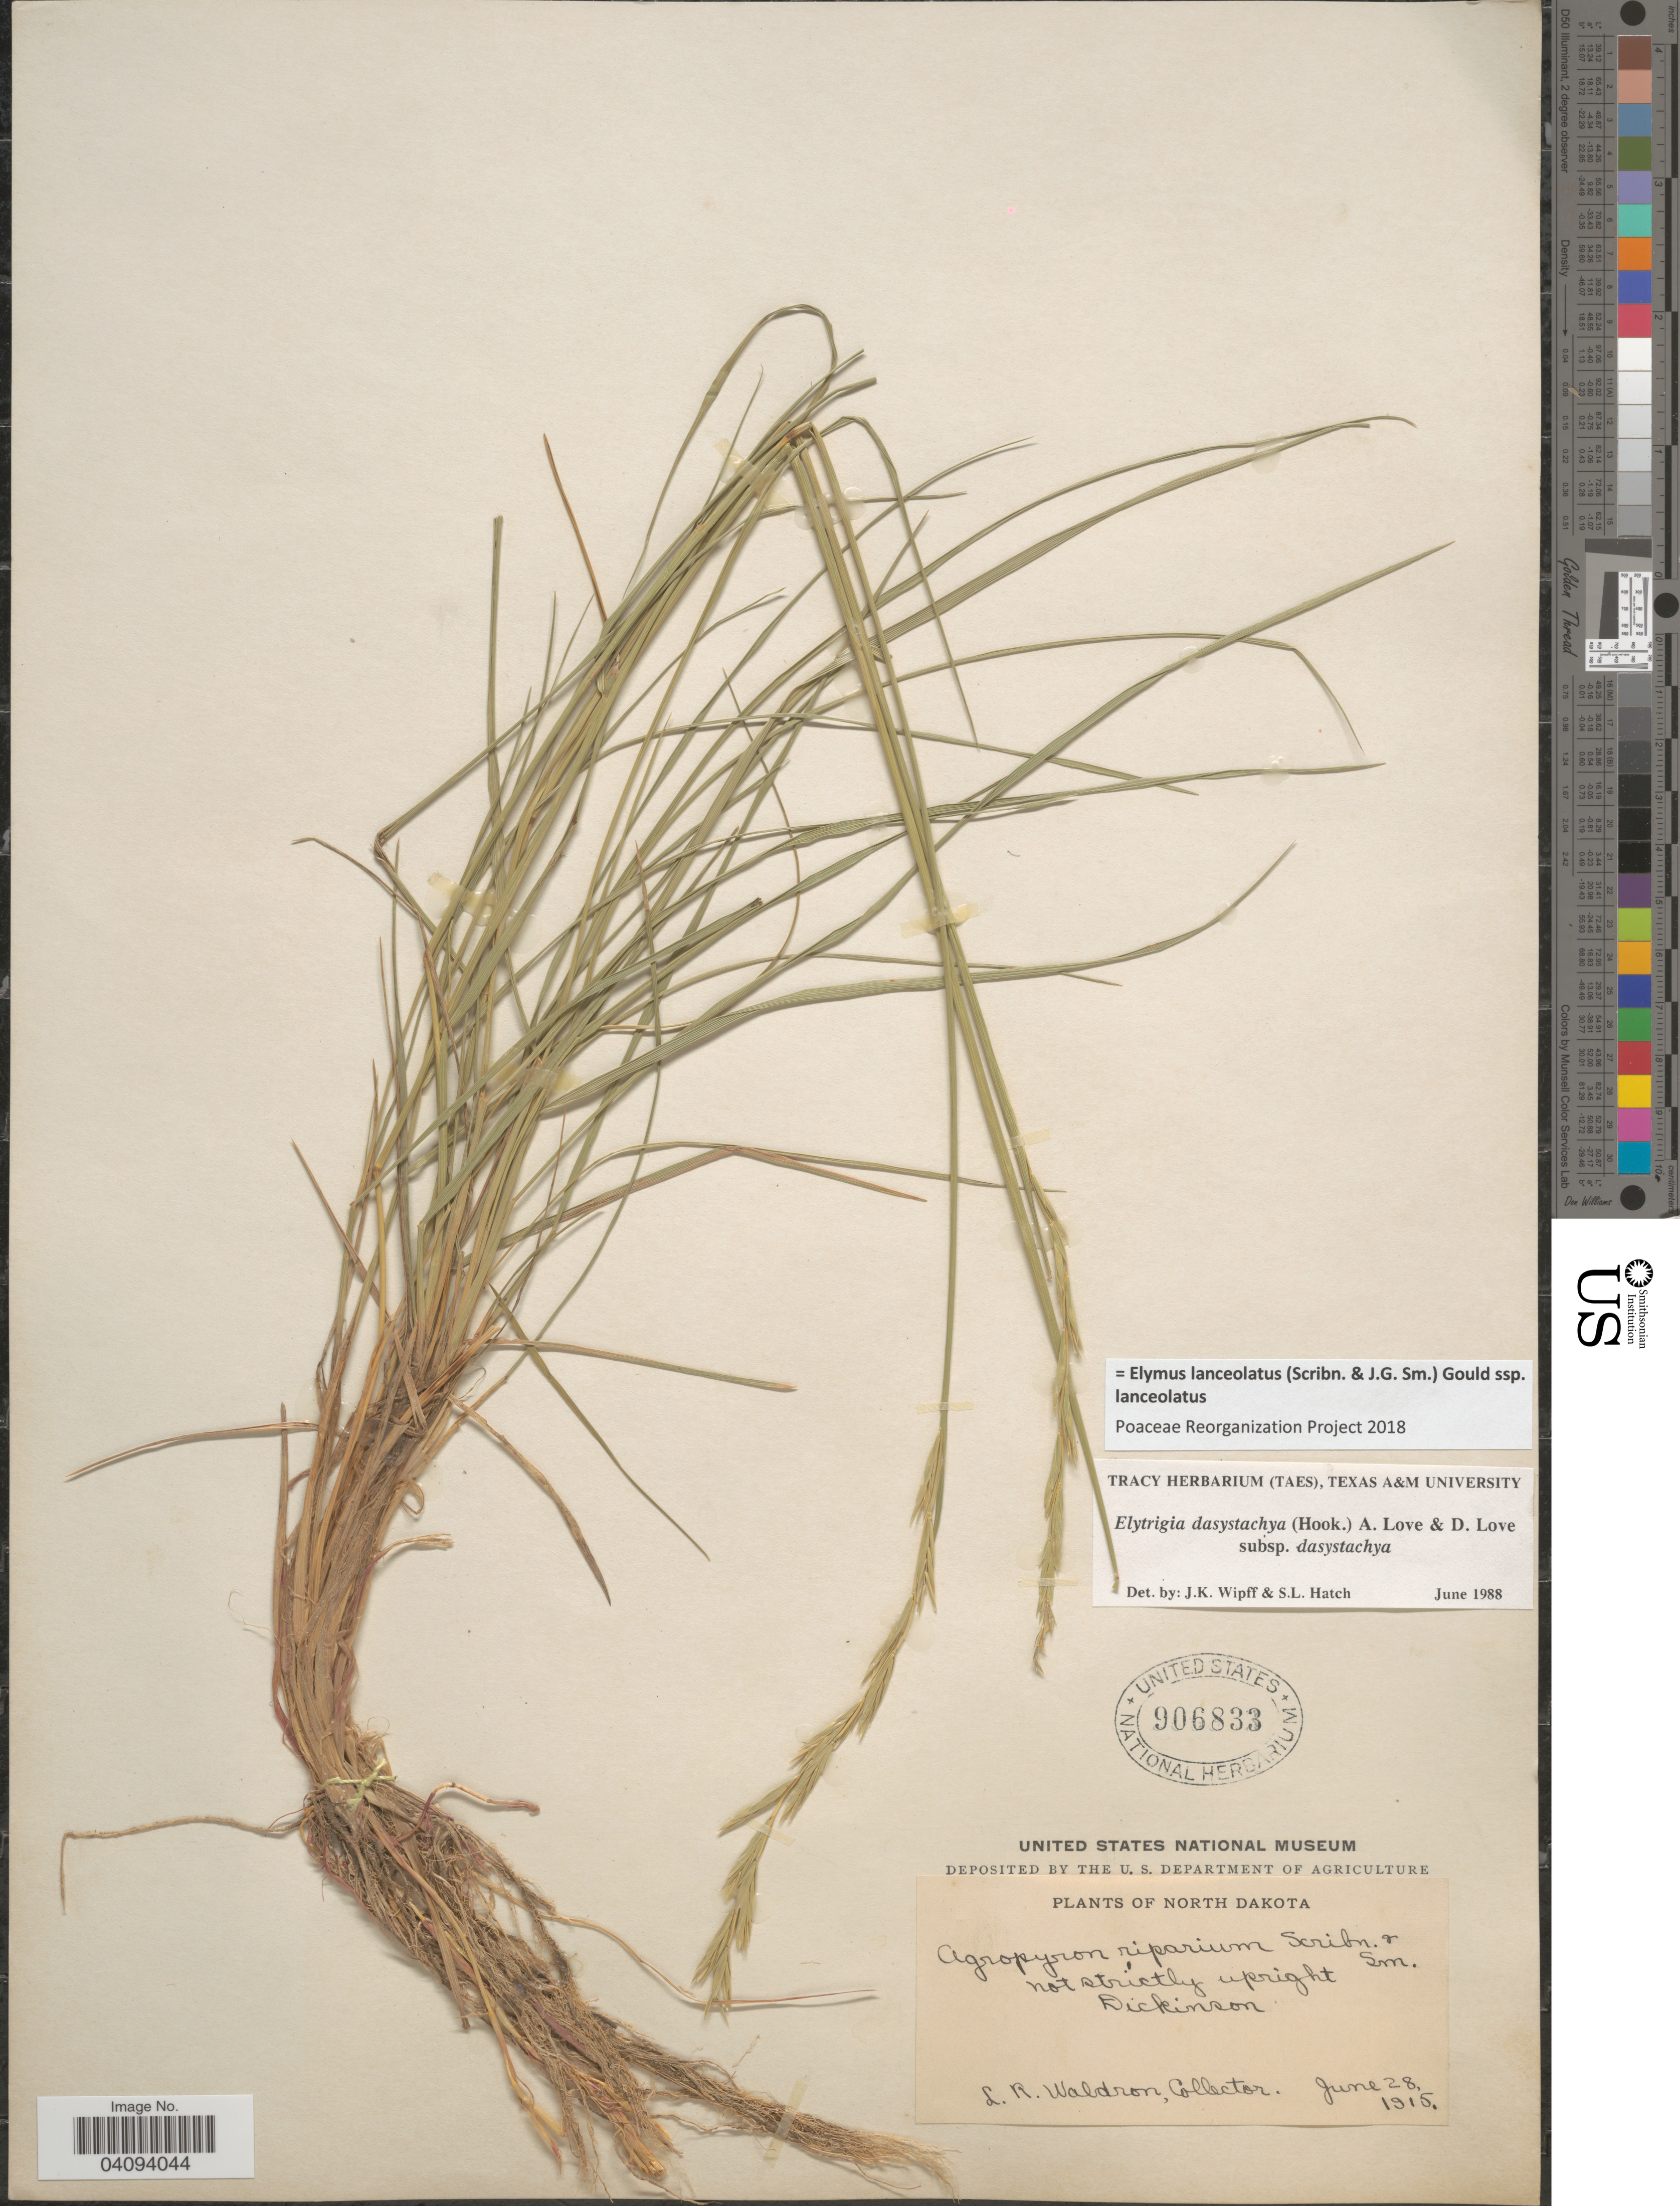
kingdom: Plantae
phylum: Tracheophyta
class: Liliopsida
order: Poales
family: Poaceae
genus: Elymus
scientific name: Elymus lanceolatus subsp. lanceolatus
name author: (Scribn. & J.G. Sm.) Gould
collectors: L. Waldron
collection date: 1915-06-28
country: United States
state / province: North Dakota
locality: Dickinson.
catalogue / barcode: US 906833